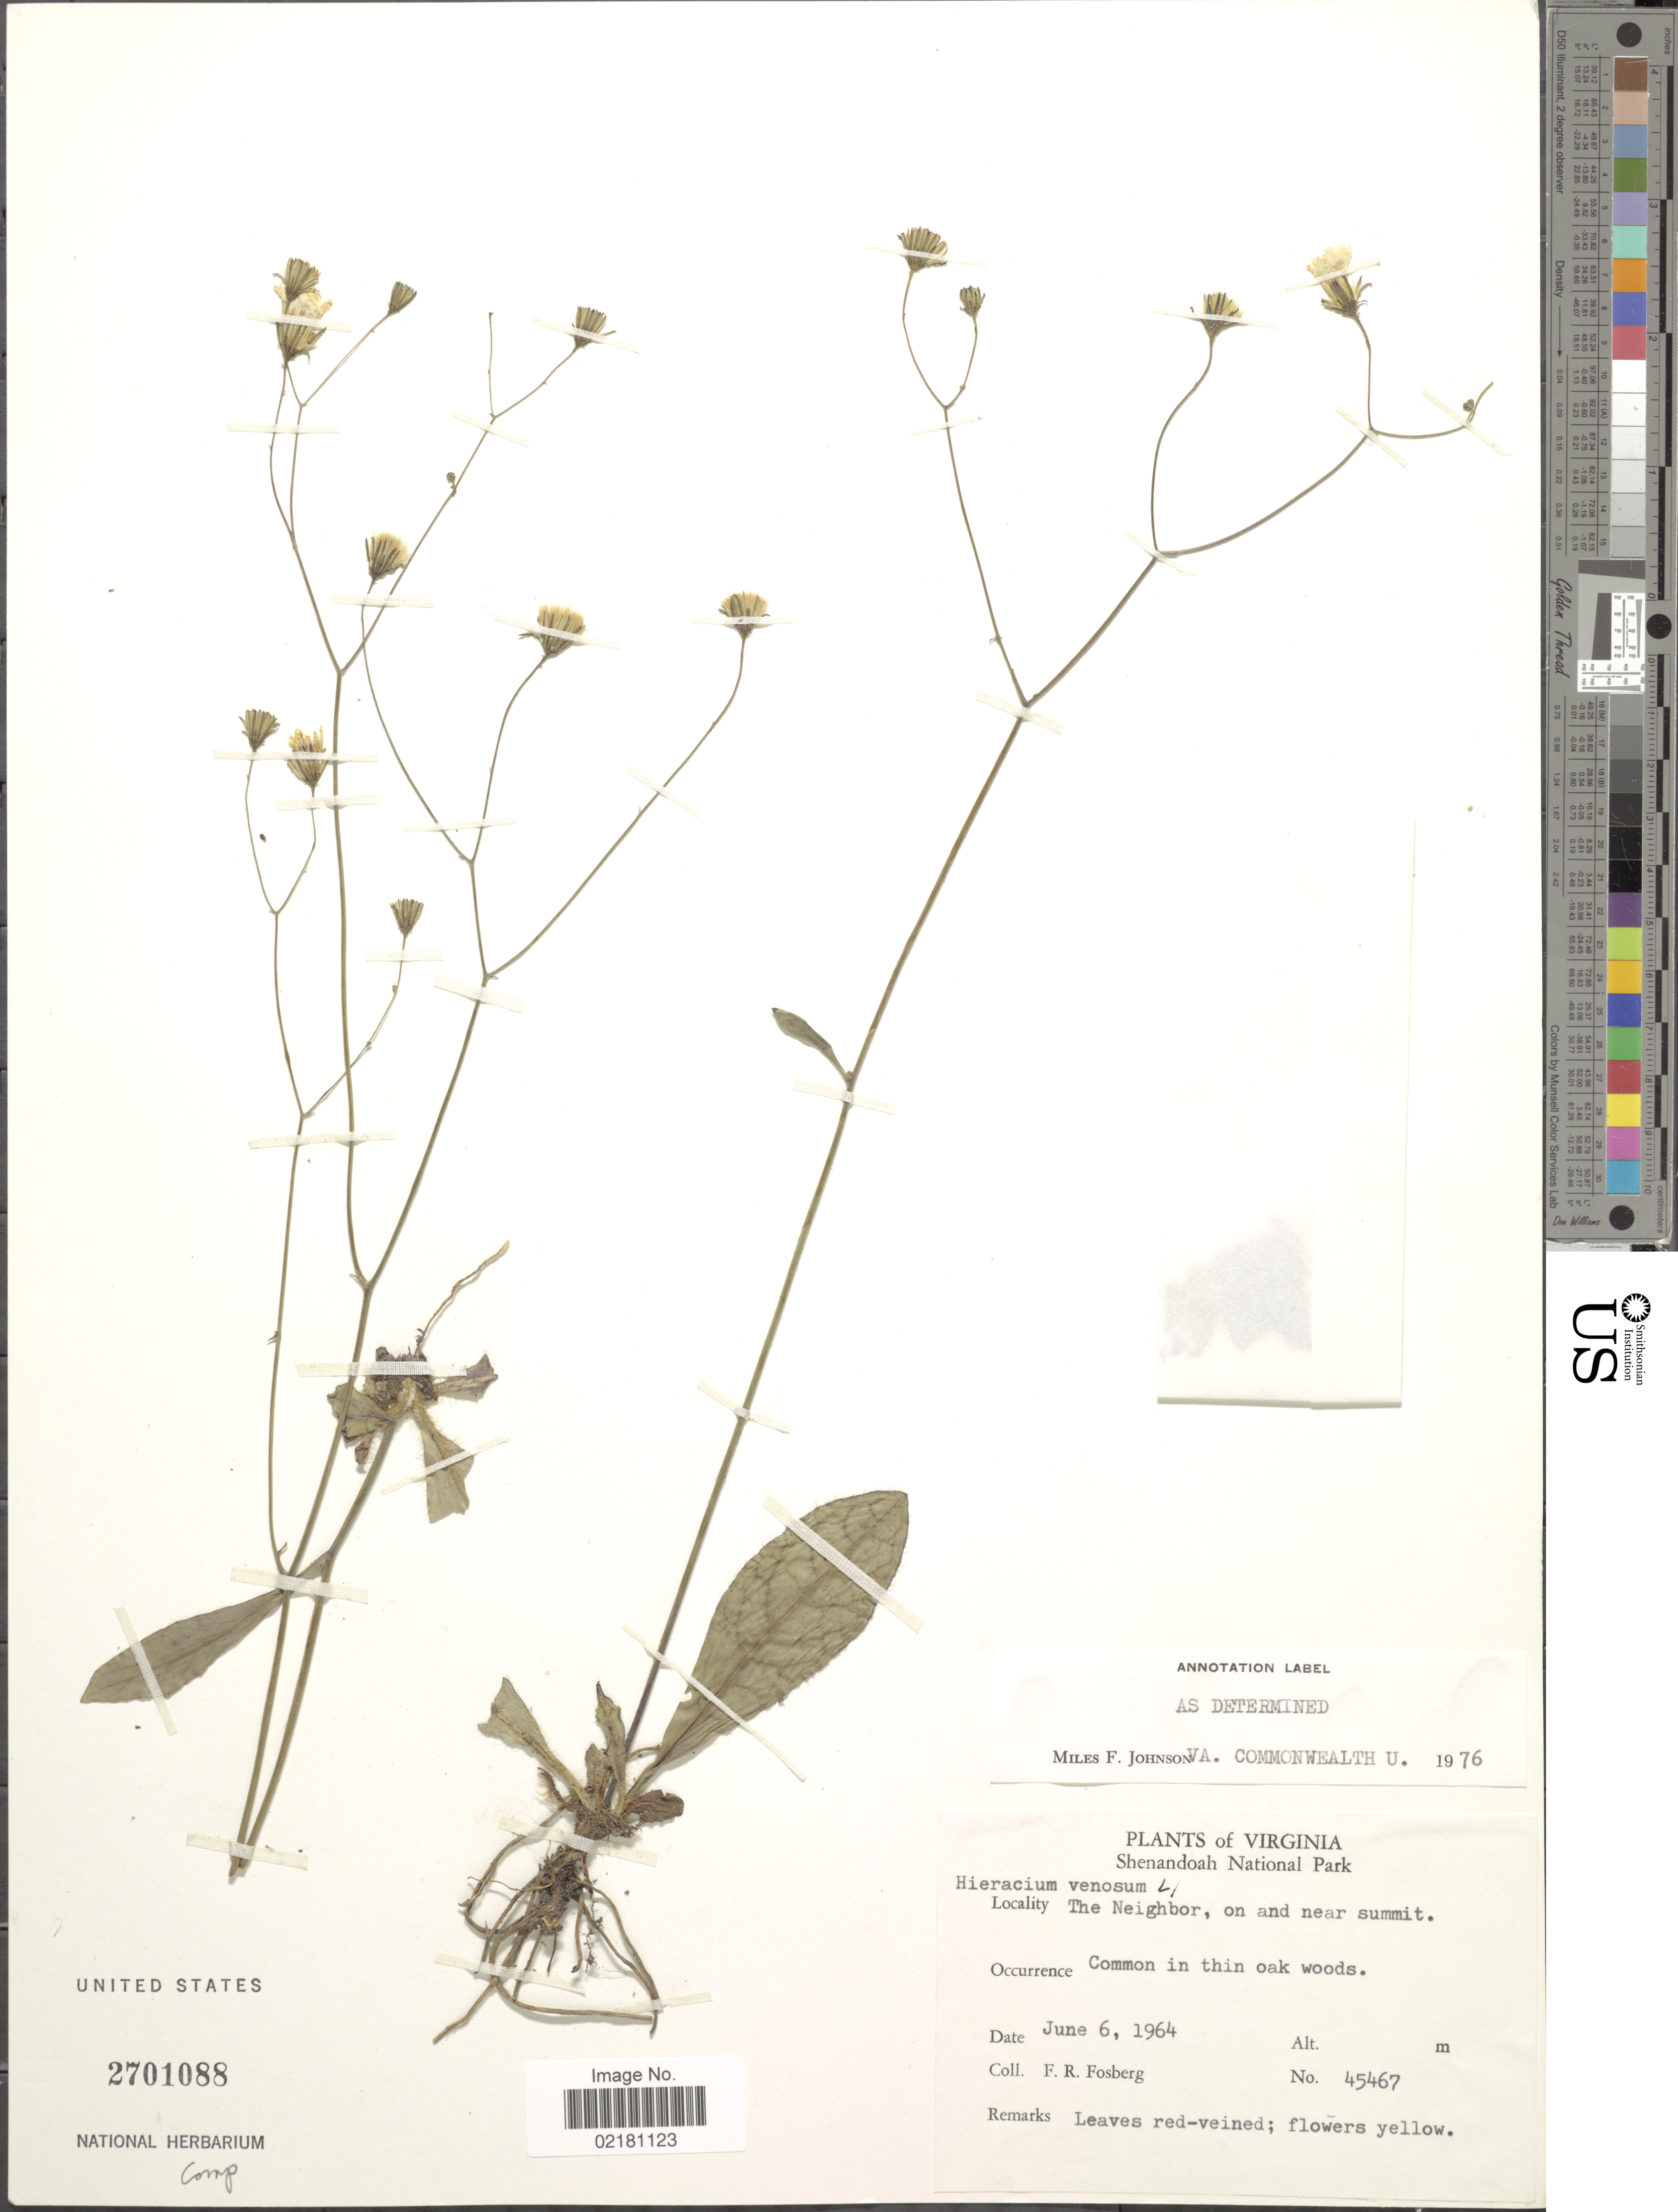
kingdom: Plantae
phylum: Tracheophyta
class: Magnoliopsida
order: Asterales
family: Asteraceae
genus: Hieracium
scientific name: Hieracium venosum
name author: L.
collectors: F. R. Fosberg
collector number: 45467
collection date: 1964-06-06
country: United States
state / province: Virginia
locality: Shenandoah National Park. The Neighbor, on and near summit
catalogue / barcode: US 2701088